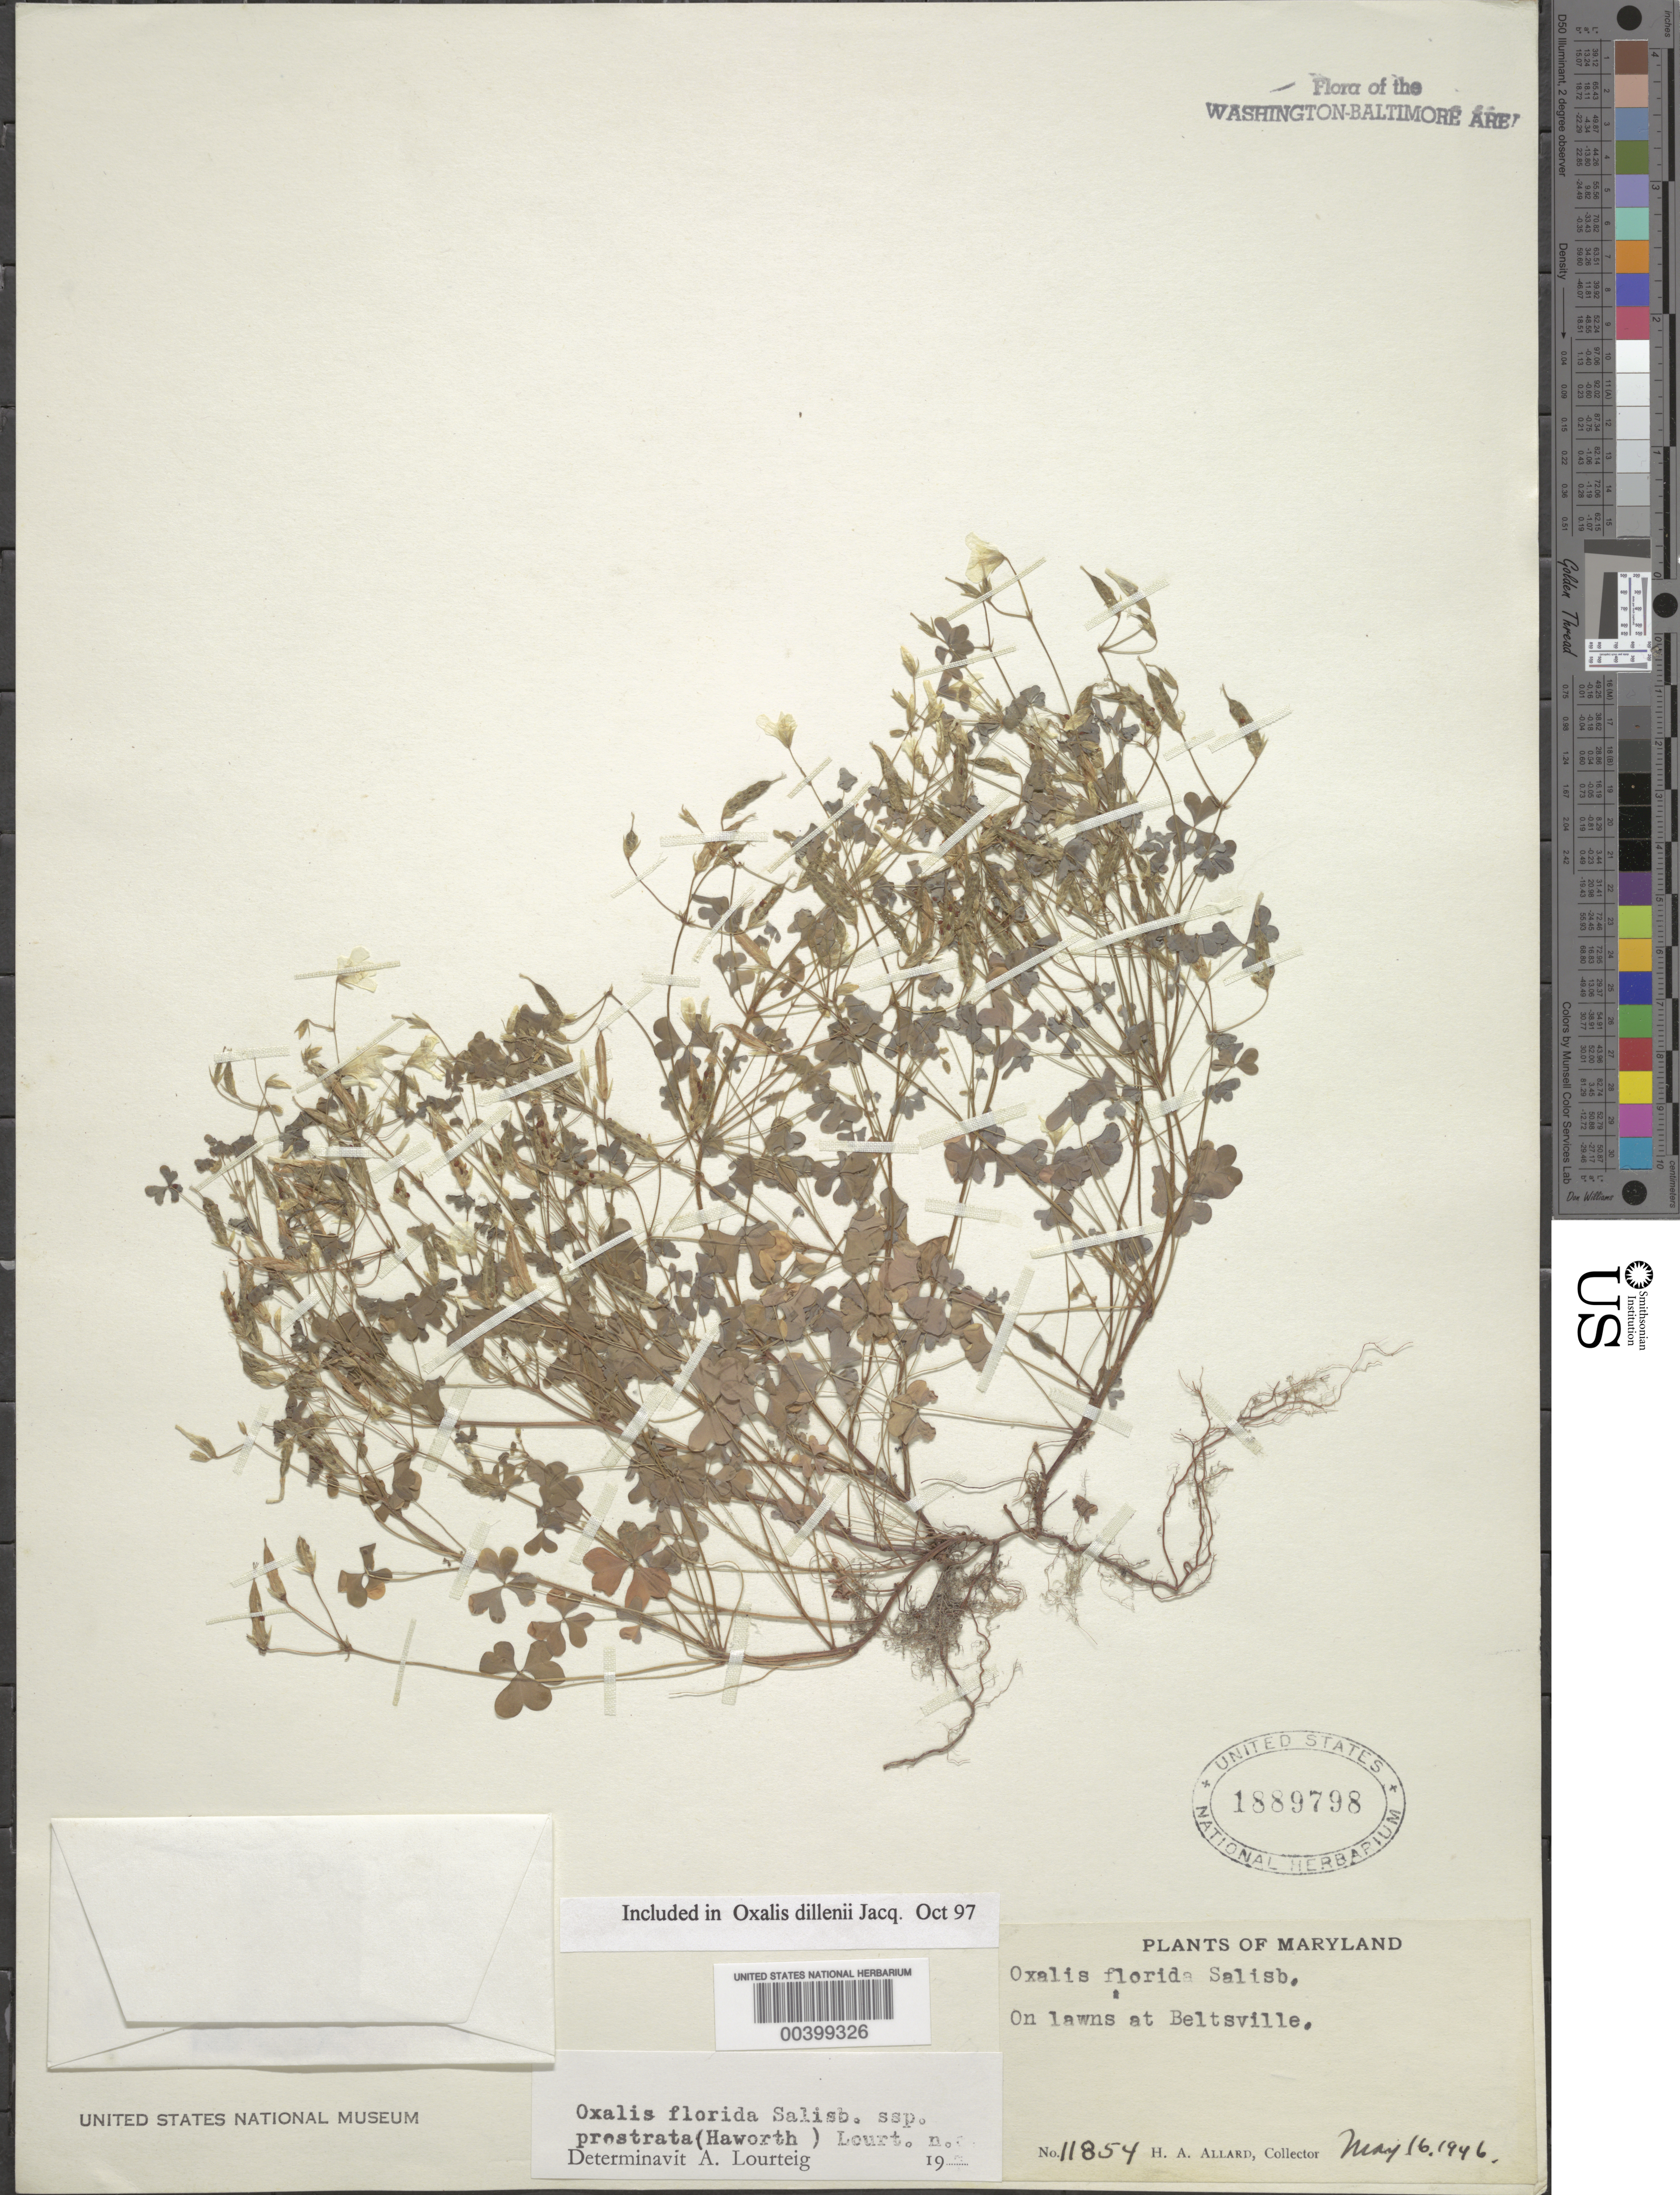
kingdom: Plantae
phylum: Tracheophyta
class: Magnoliopsida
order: Oxalidales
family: Oxalidaceae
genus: Oxalis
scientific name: Oxalis dillenii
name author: Jacq.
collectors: H. A. Allard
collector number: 11854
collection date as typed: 16 May 1946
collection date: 1946-05-16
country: United States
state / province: Maryland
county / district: Prince George's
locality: Beltsville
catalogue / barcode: US 1889798